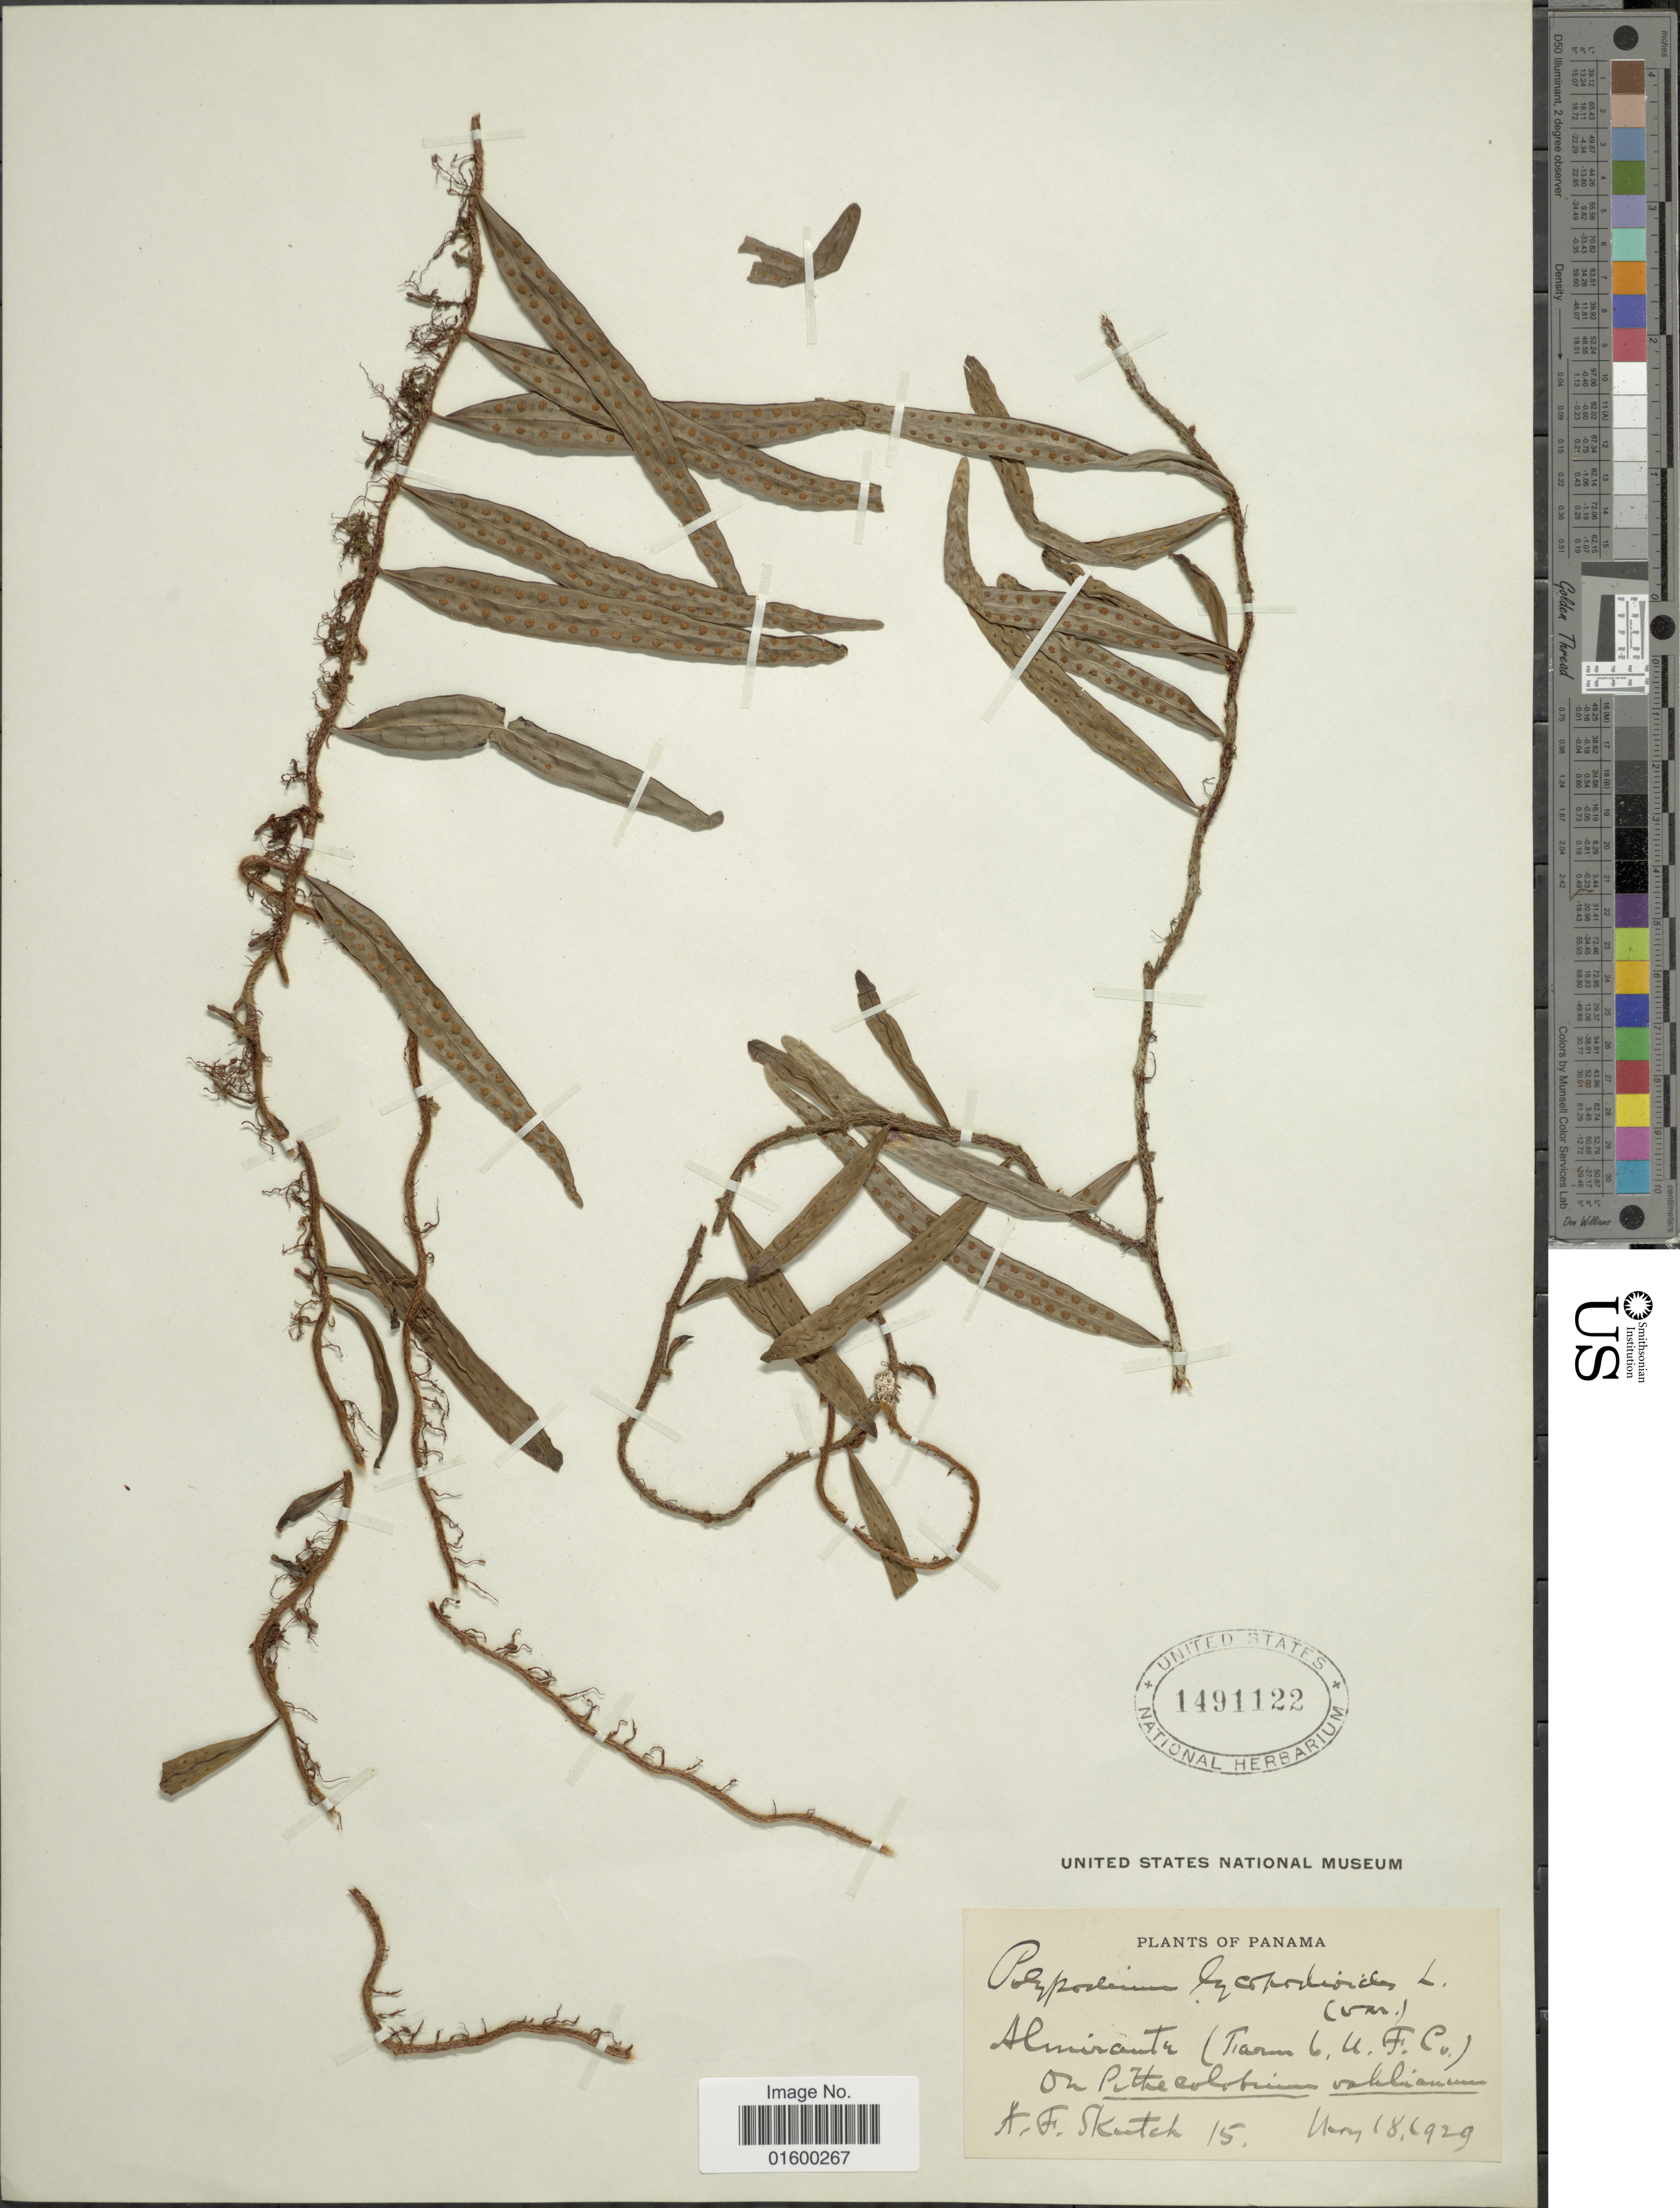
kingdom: Plantae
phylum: Tracheophyta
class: Polypodiopsida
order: Polypodiales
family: Polypodiaceae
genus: Microgramma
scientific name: Microgramma lycopodioides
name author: (L.) Copel.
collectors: A. F. Skutch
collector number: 15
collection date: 1929-11-18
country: Panama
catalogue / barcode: US 1491122